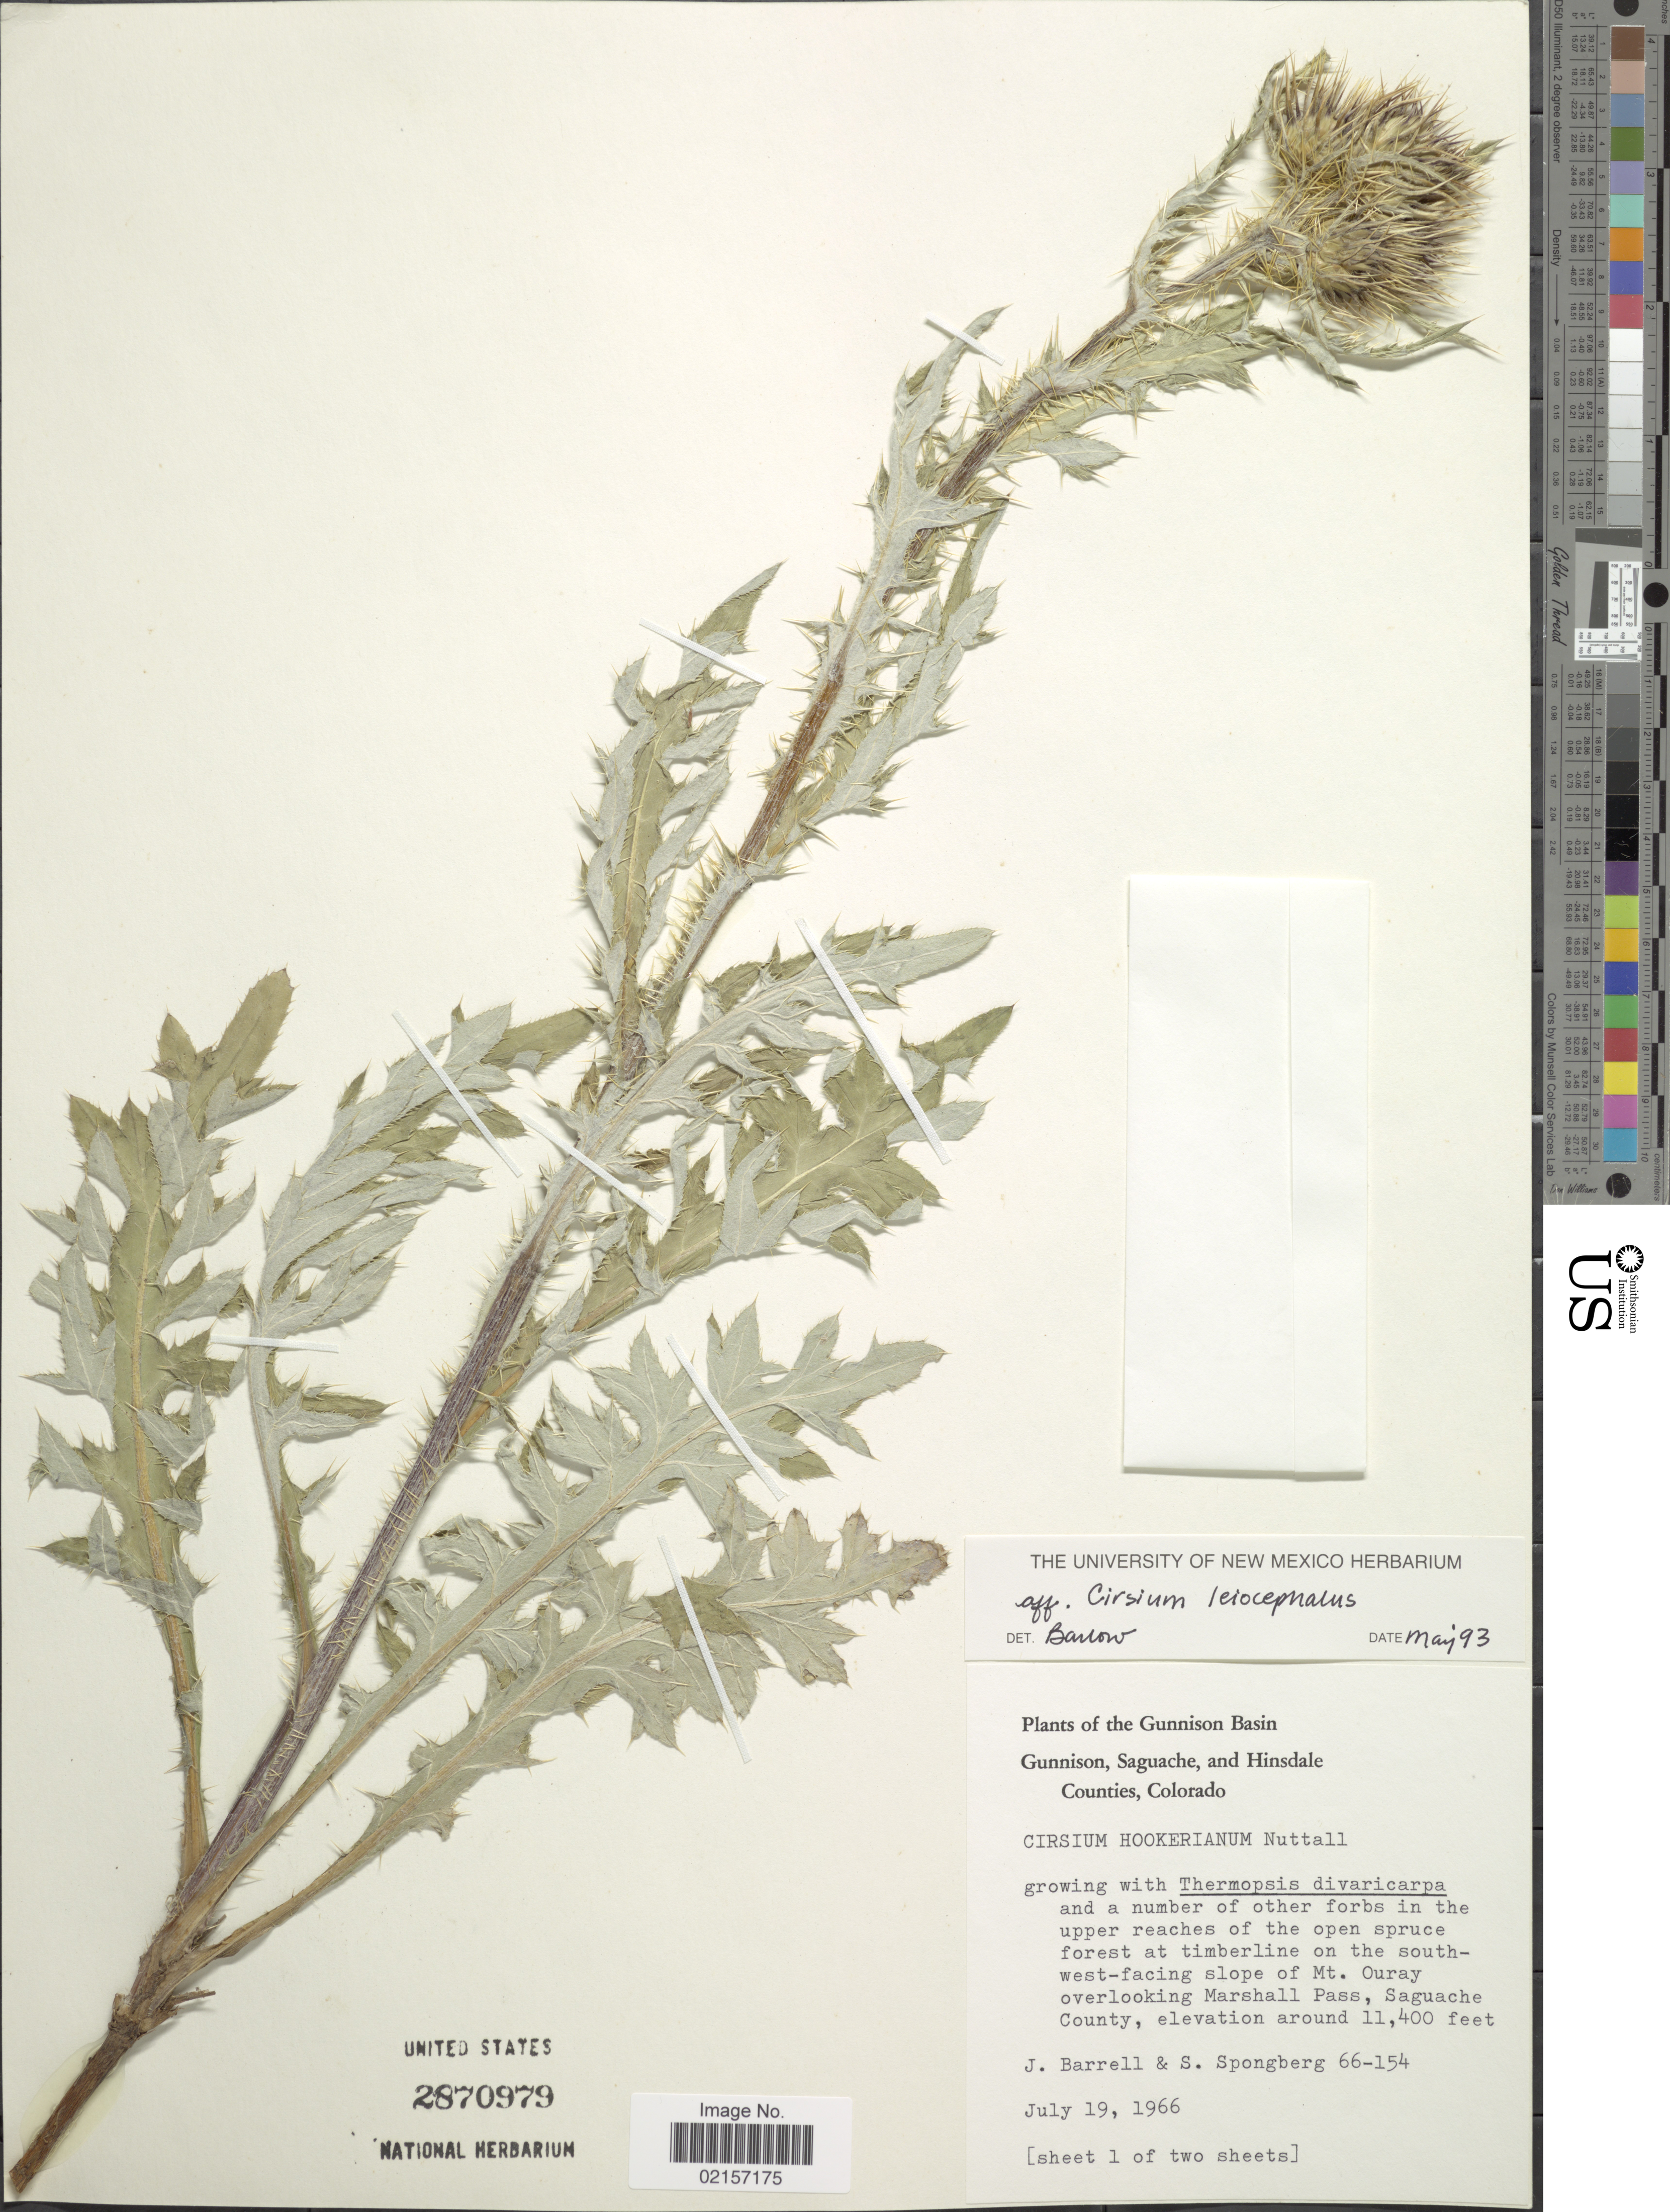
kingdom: Plantae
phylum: Tracheophyta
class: Magnoliopsida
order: Asterales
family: Asteraceae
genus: Cirsium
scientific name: Cirsium hookerianum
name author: Nutt.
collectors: J. Barrell & S. A.Spongberg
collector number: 66-154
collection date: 1966-07-19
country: United States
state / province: Colorado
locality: Gunnison Basin, Gunnison, Saguache, and Hinsdale Counties, in the upper reaches of the open spruce forest at timberline on the south-west facing slope of Mt. Ouray, overlooking Marshall Pass, Saguache County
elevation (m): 3475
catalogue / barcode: US 2870979